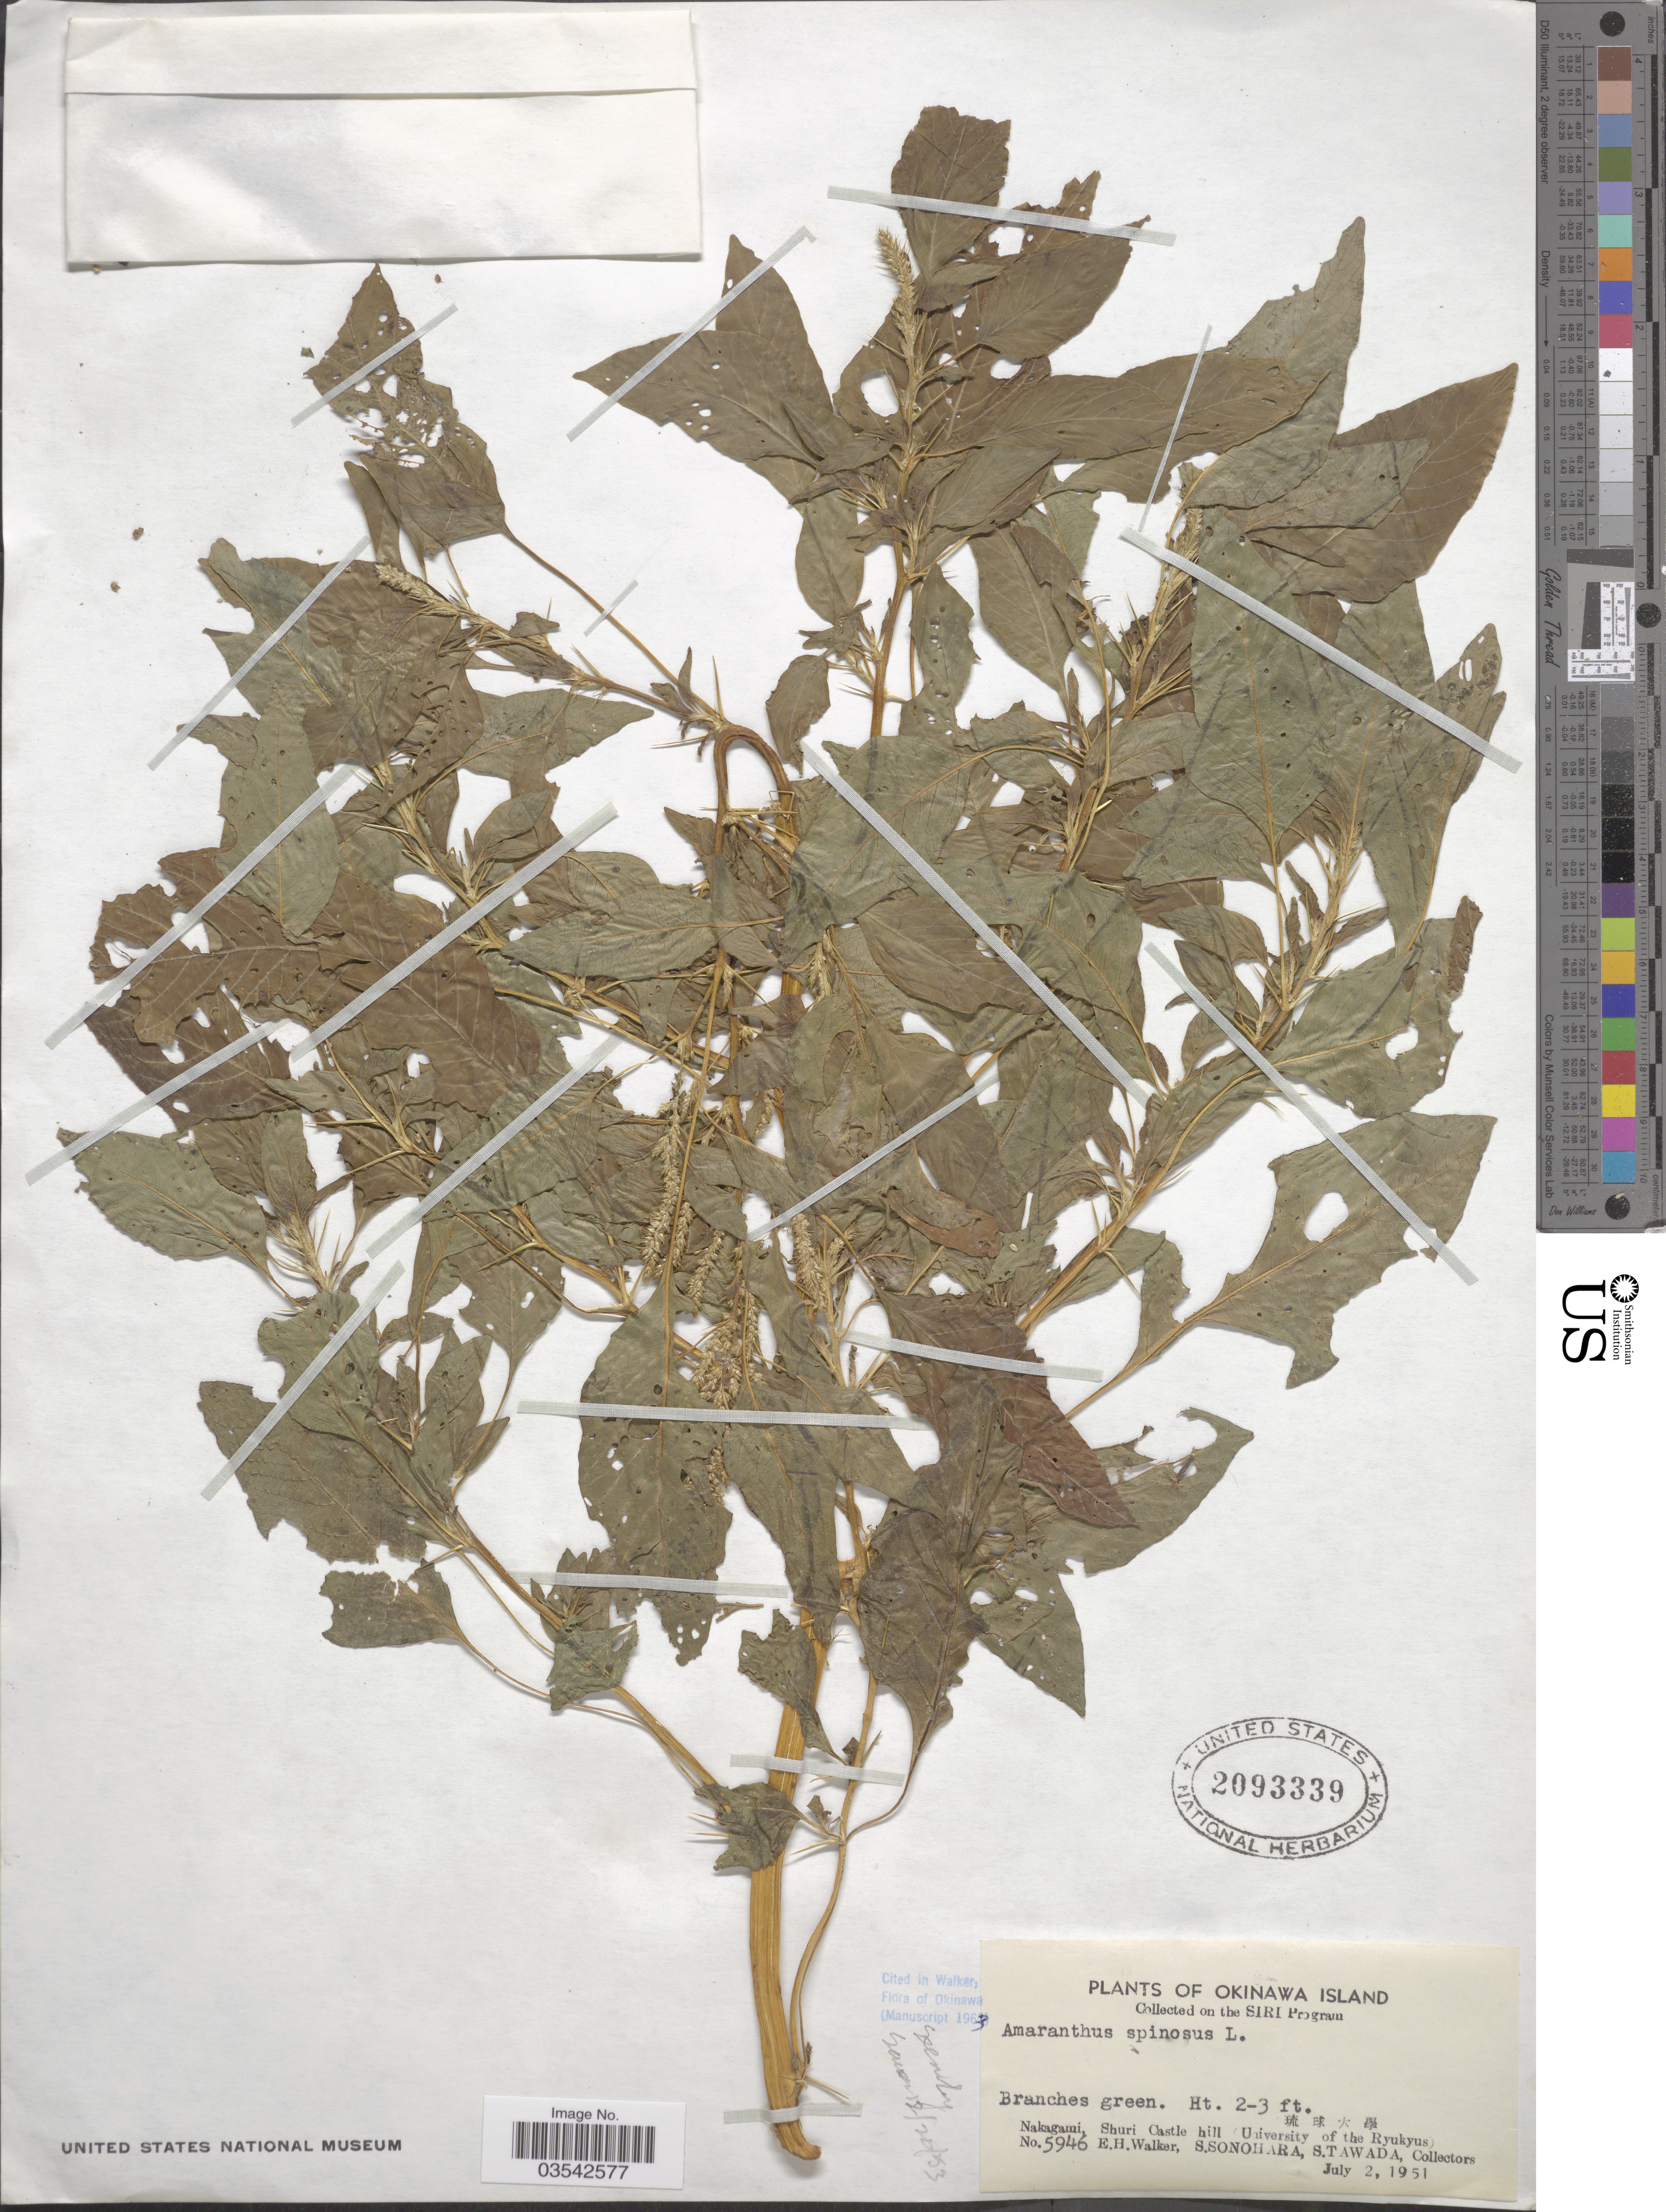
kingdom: Plantae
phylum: Tracheophyta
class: Magnoliopsida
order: Caryophyllales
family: Amaranthaceae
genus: Amaranthus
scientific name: Amaranthus spinosus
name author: L.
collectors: E. H. Walker, S. Sonohara & S. Tawada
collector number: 5946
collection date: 1951-07-02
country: Japan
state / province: Okinawa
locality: Okinawa Island. Nakagami, Shuri Castle hill (University of the Ryukyus)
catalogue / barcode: US 2093339